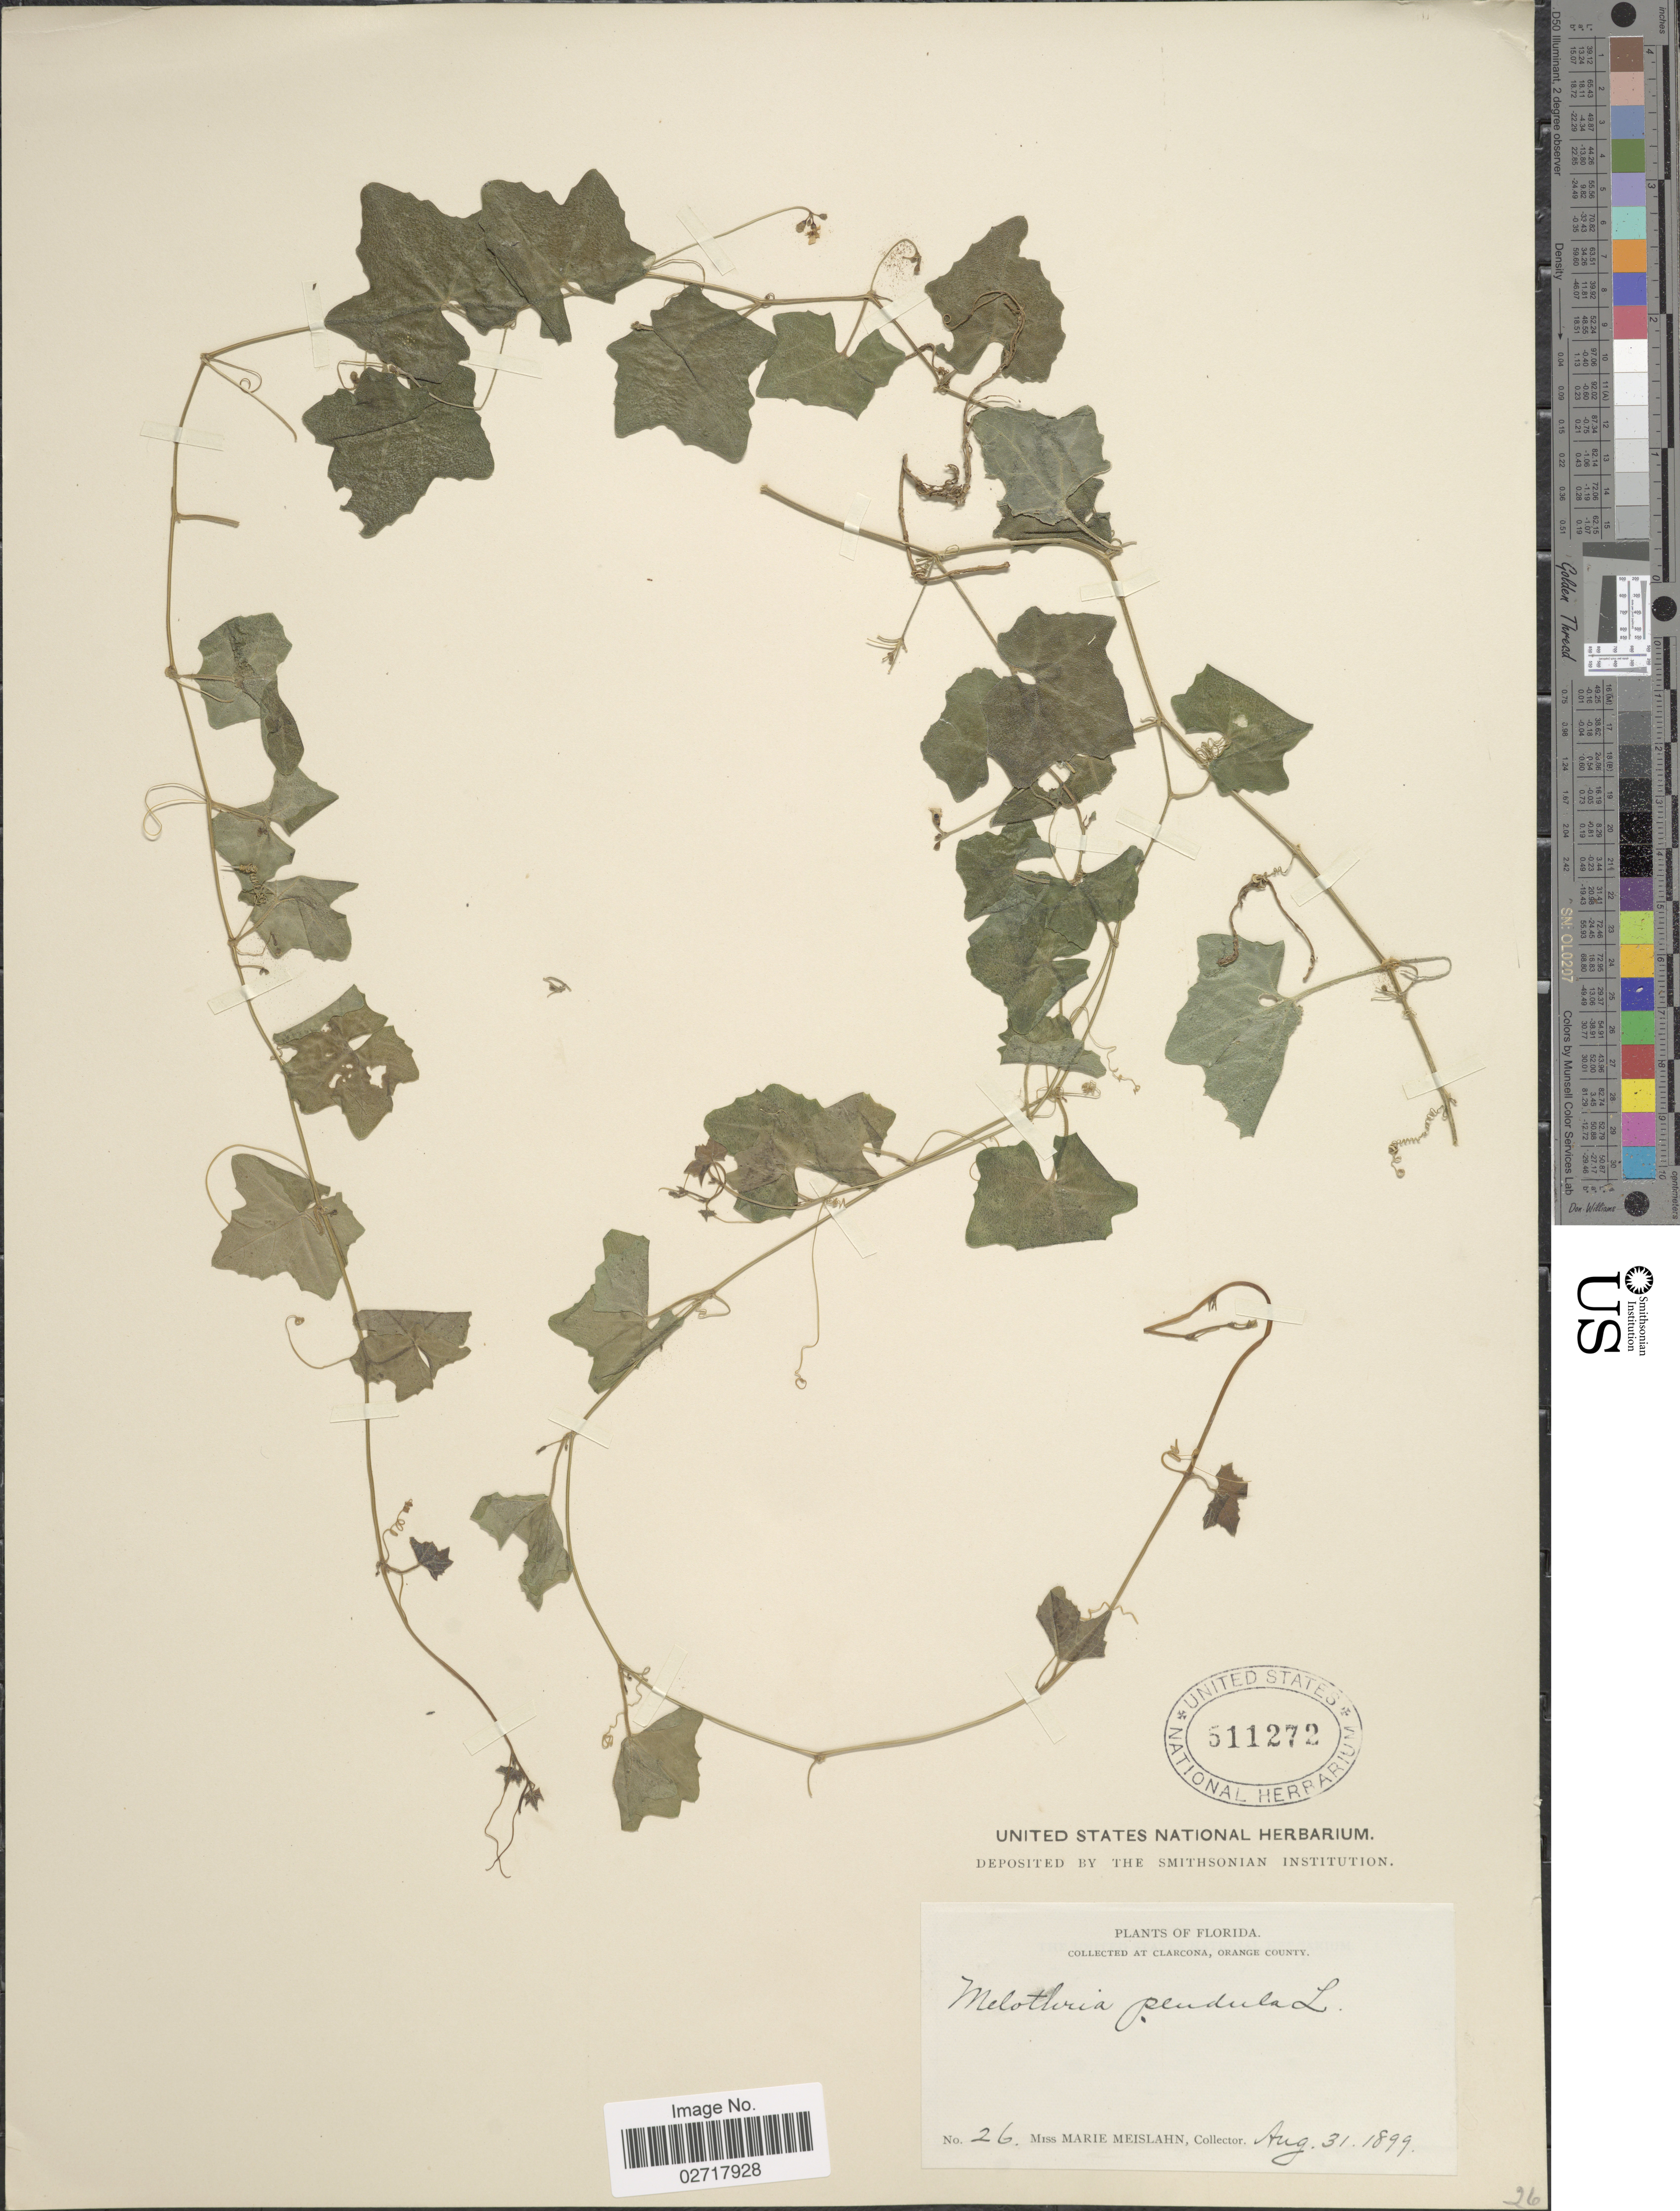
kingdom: Plantae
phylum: Tracheophyta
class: Magnoliopsida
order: Cucurbitales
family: Cucurbitaceae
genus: Melothria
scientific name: Melothria pendula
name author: L.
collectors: M. Meislahn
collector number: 26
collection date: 1899-08-31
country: United States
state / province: Florida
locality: Clarcona, Orange County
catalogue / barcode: US 511272